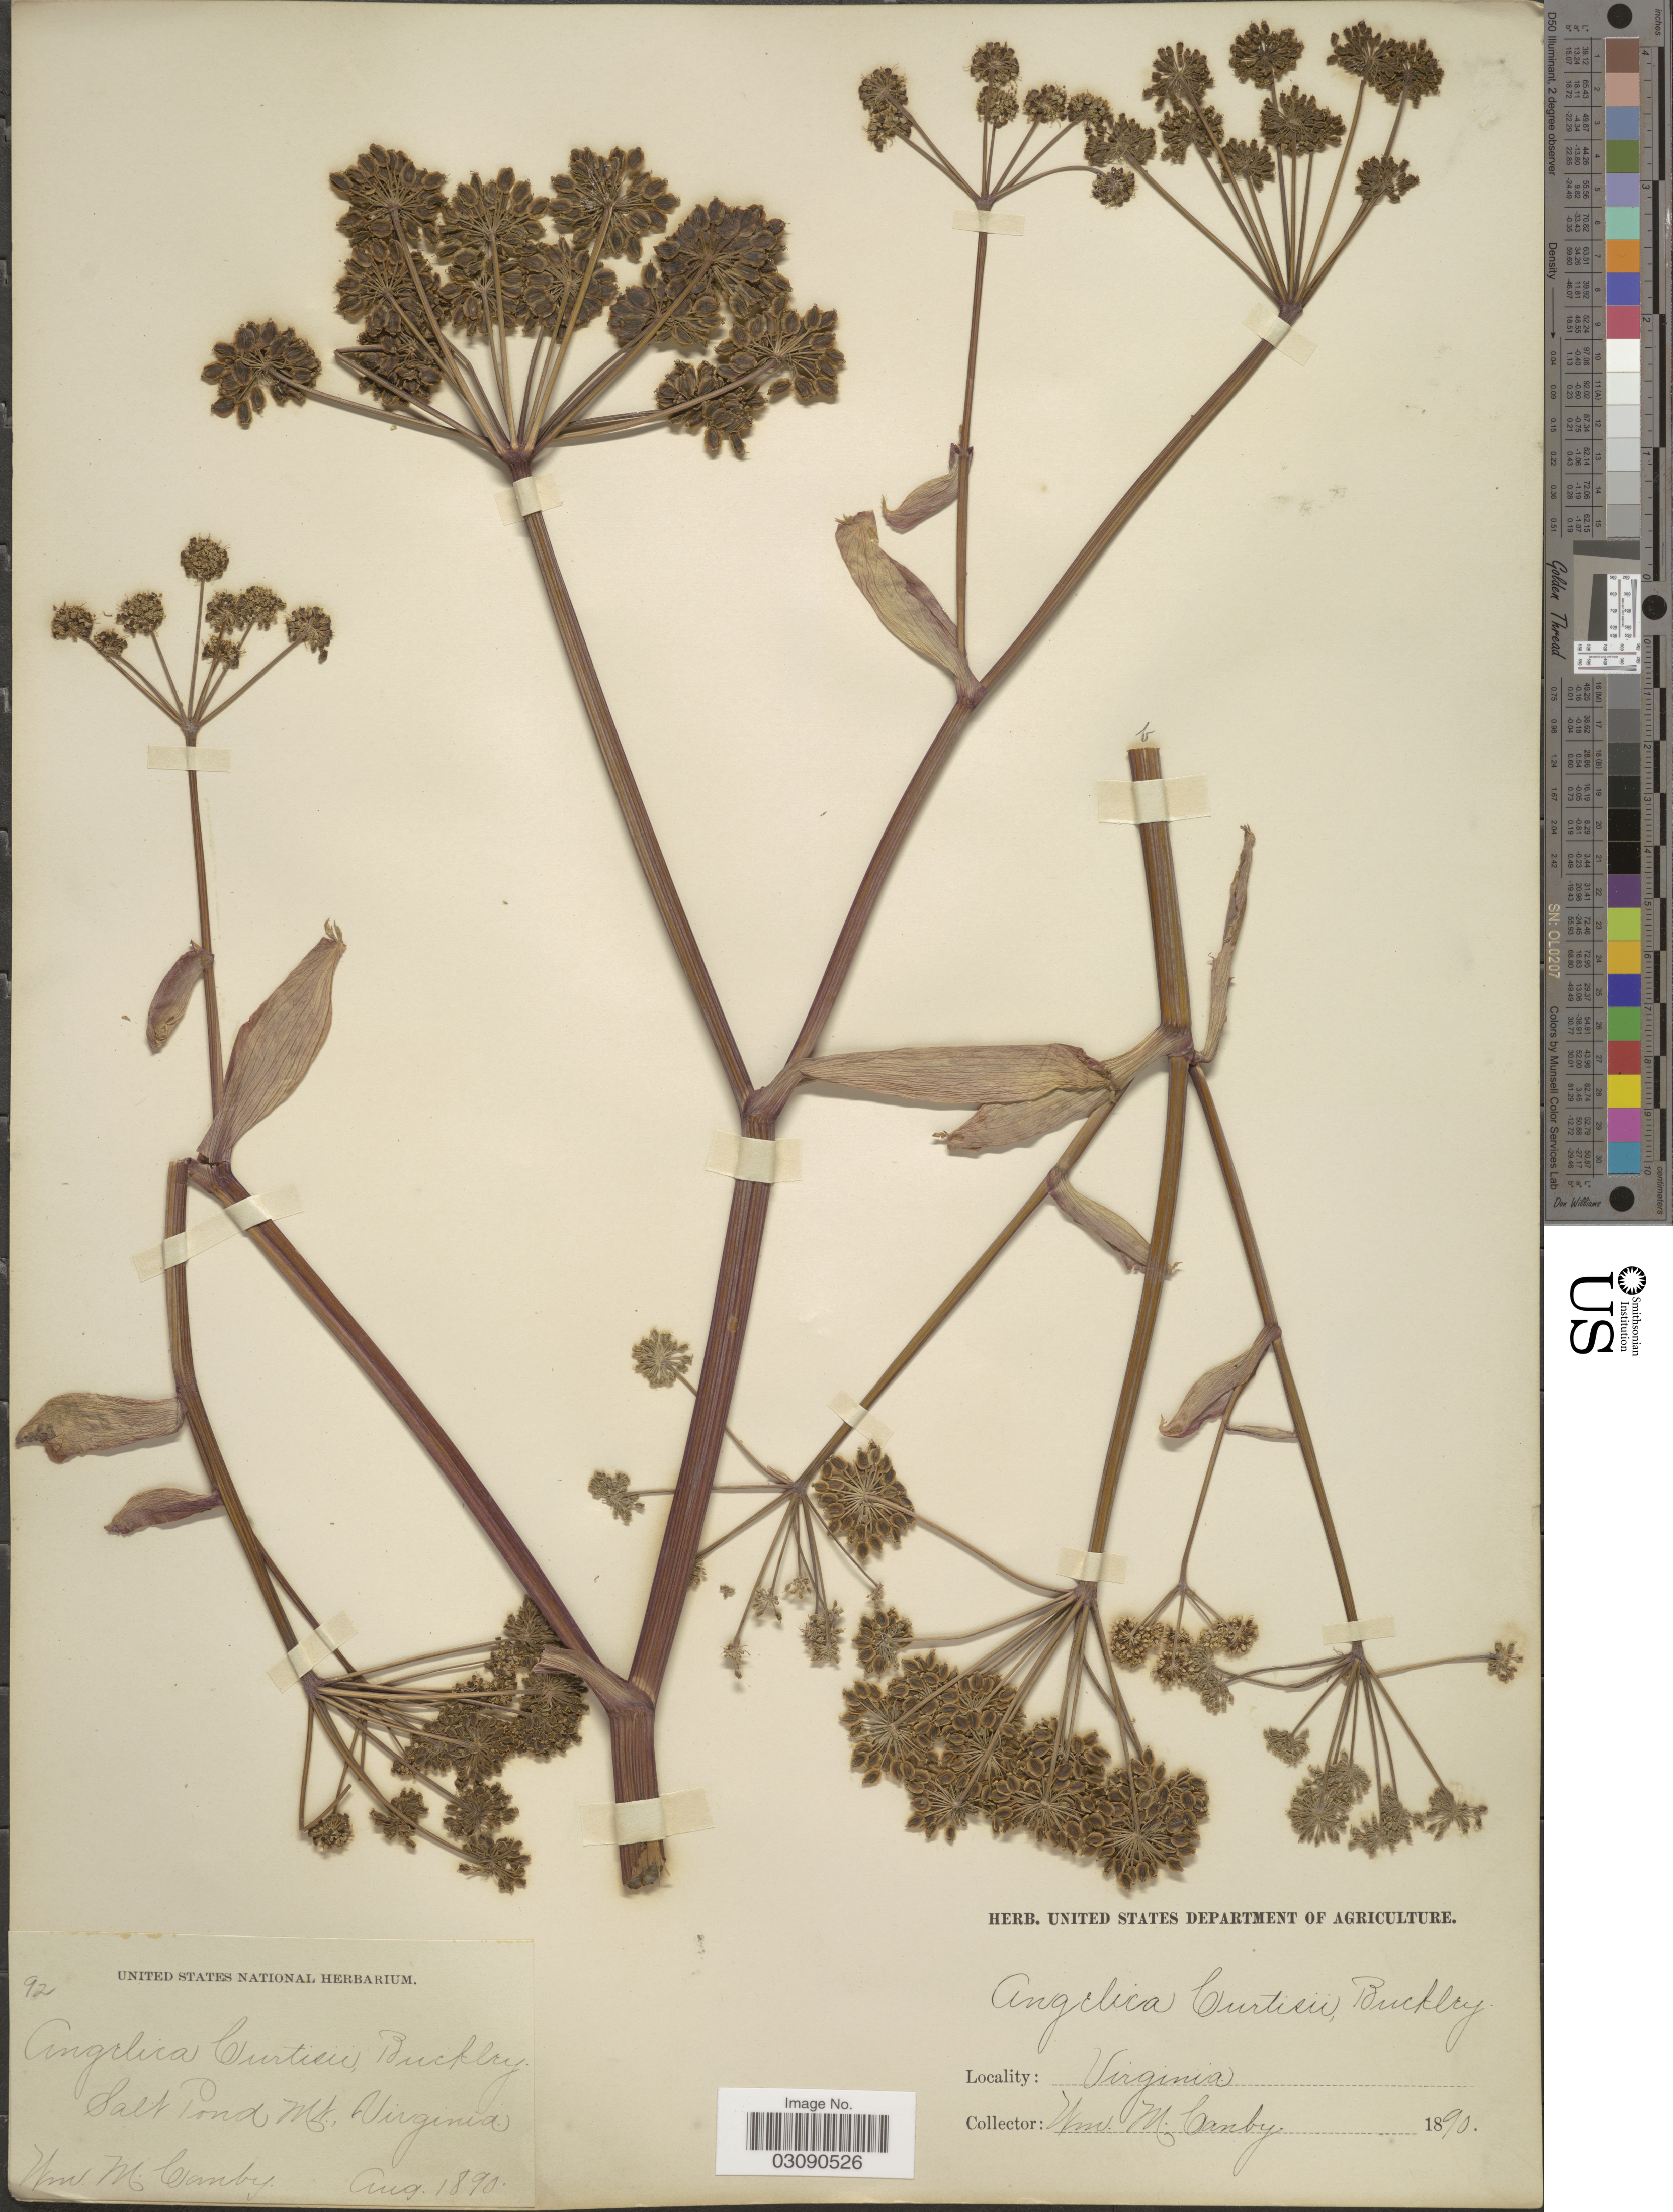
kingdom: Plantae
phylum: Tracheophyta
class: Magnoliopsida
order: Apiales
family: Apiaceae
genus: Angelica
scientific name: Angelica triquinata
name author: Michx.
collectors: W. M. Canby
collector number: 92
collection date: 1890-08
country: United States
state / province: Virginia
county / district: Giles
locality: Salt Pond Mt.